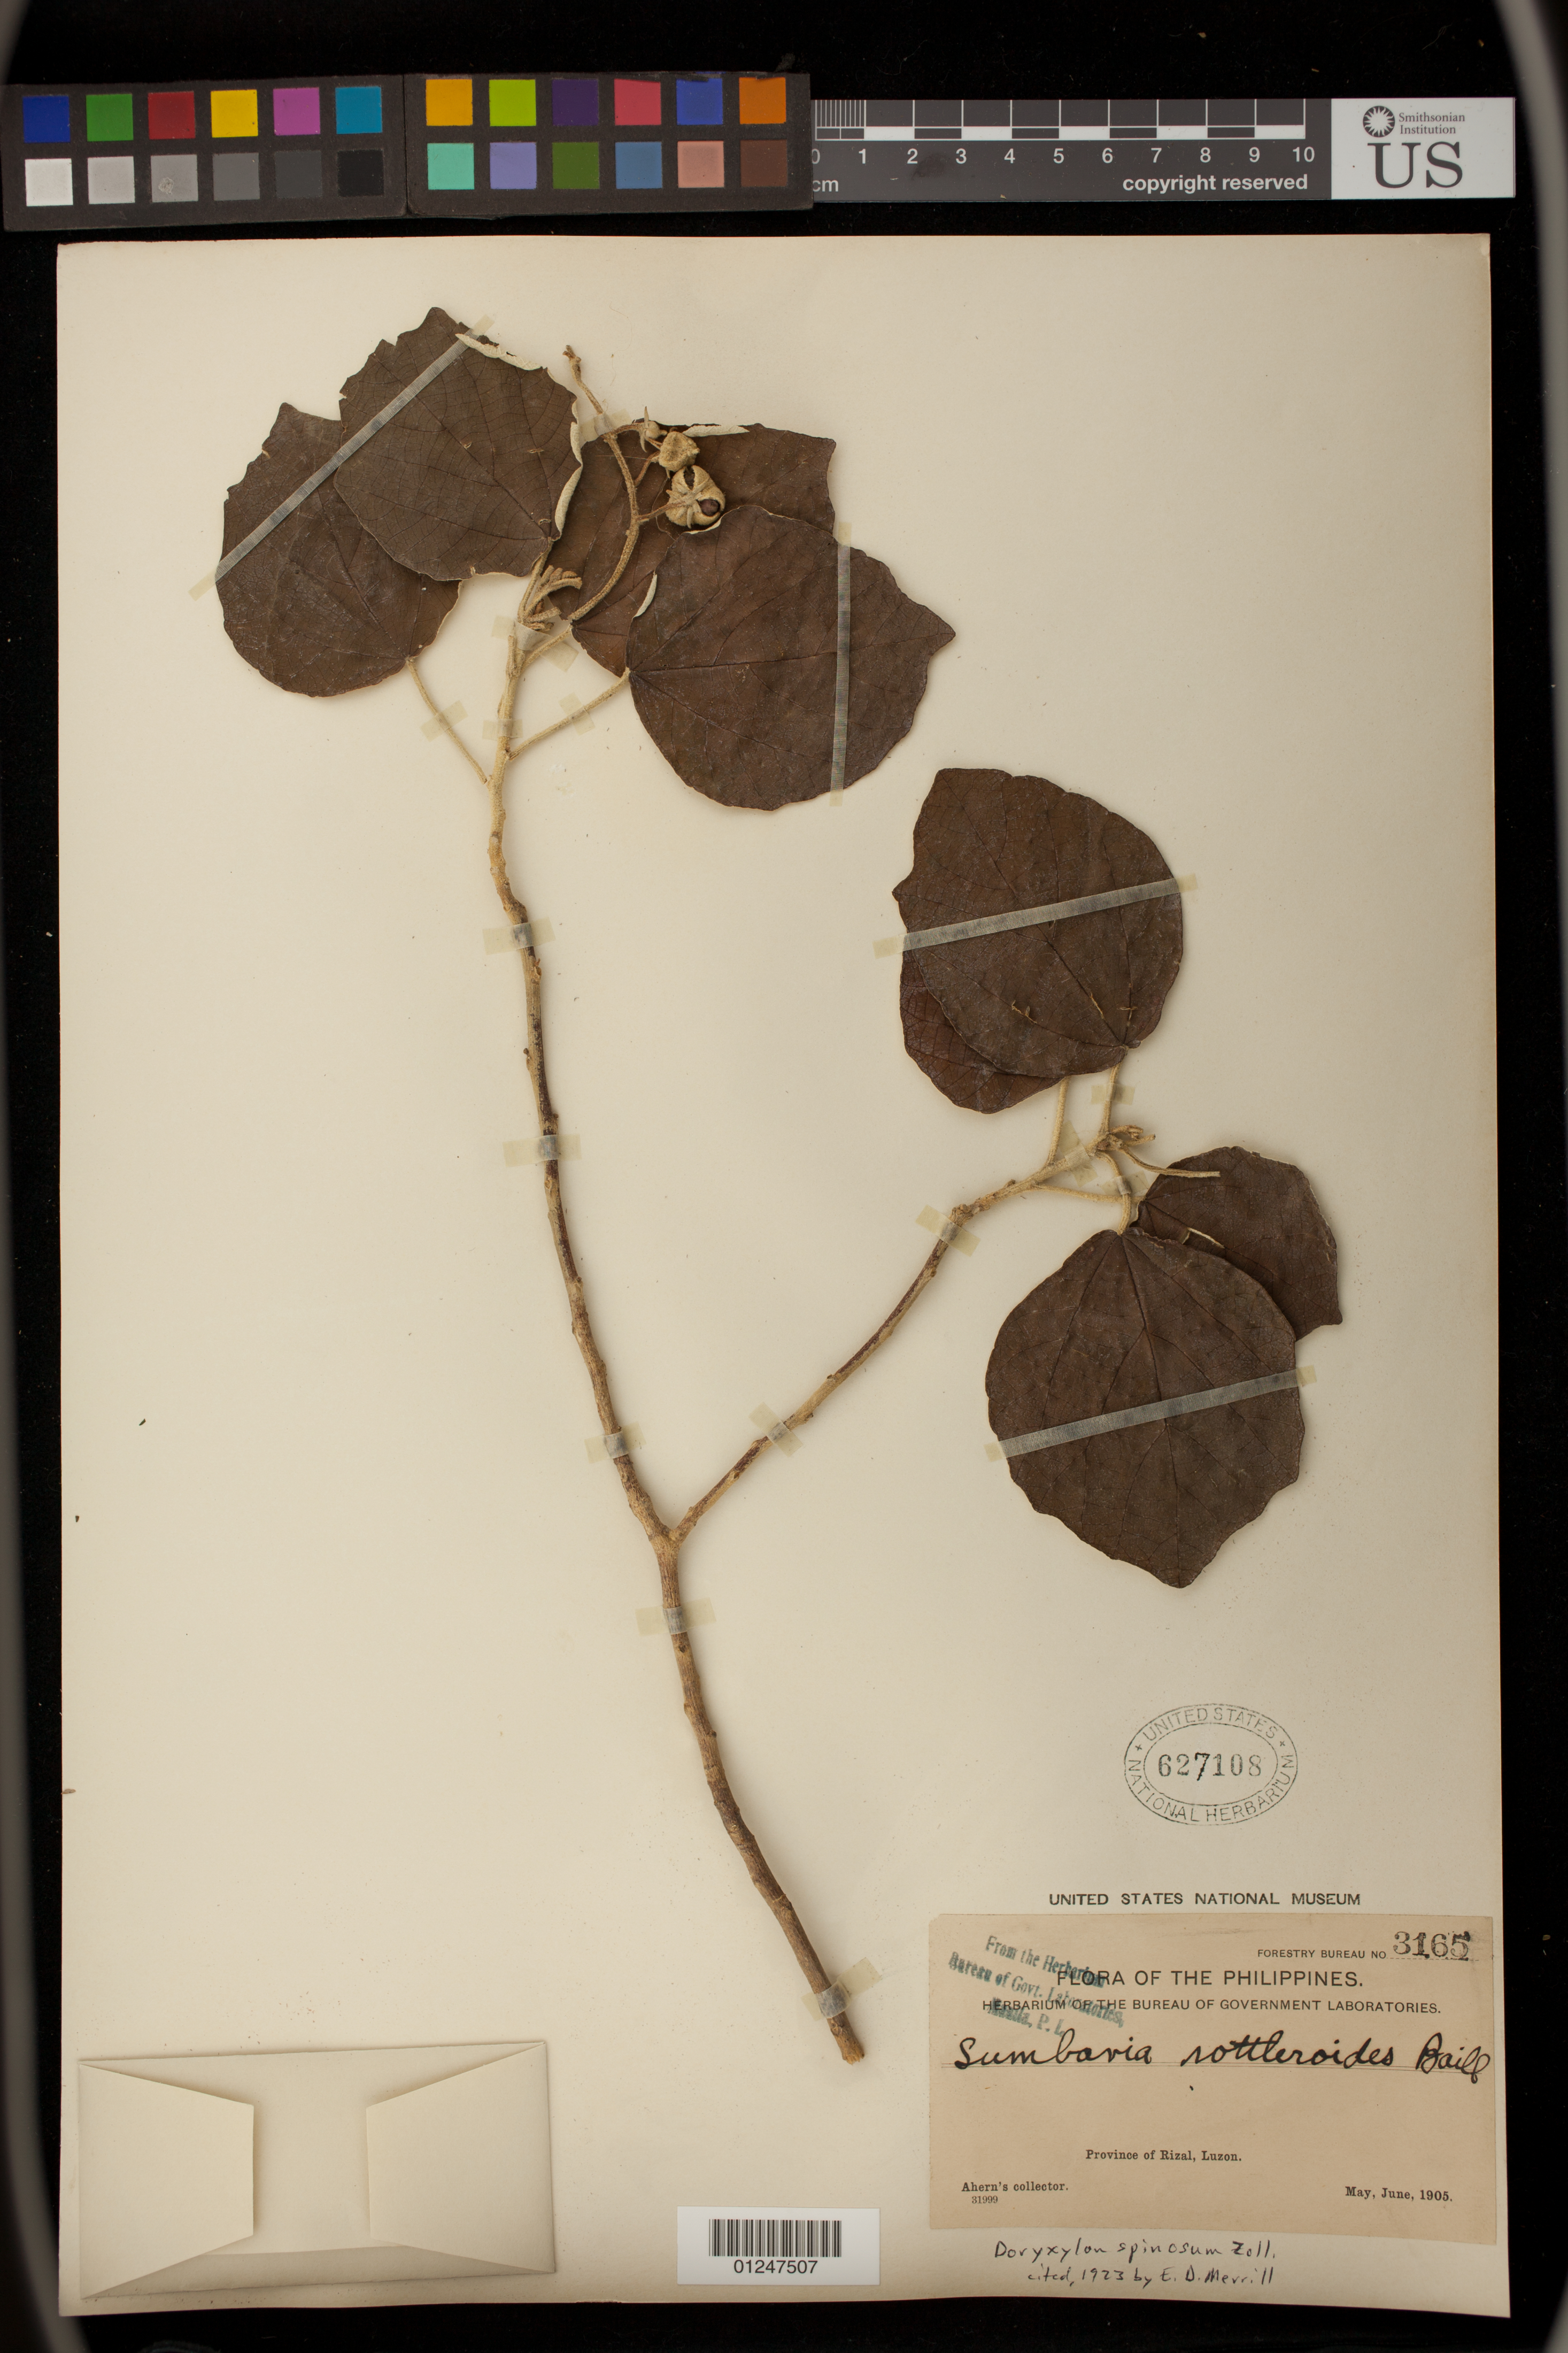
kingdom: Plantae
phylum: Tracheophyta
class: Magnoliopsida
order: Malpighiales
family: Euphorbiaceae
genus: Doryxylon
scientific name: Doryxylon spinosum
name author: Zoll.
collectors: Ahern's collector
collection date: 1905-05-01/1905-06-01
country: Philippines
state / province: Calabarzon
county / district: Rizal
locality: Province of Rizal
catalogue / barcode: US 627108